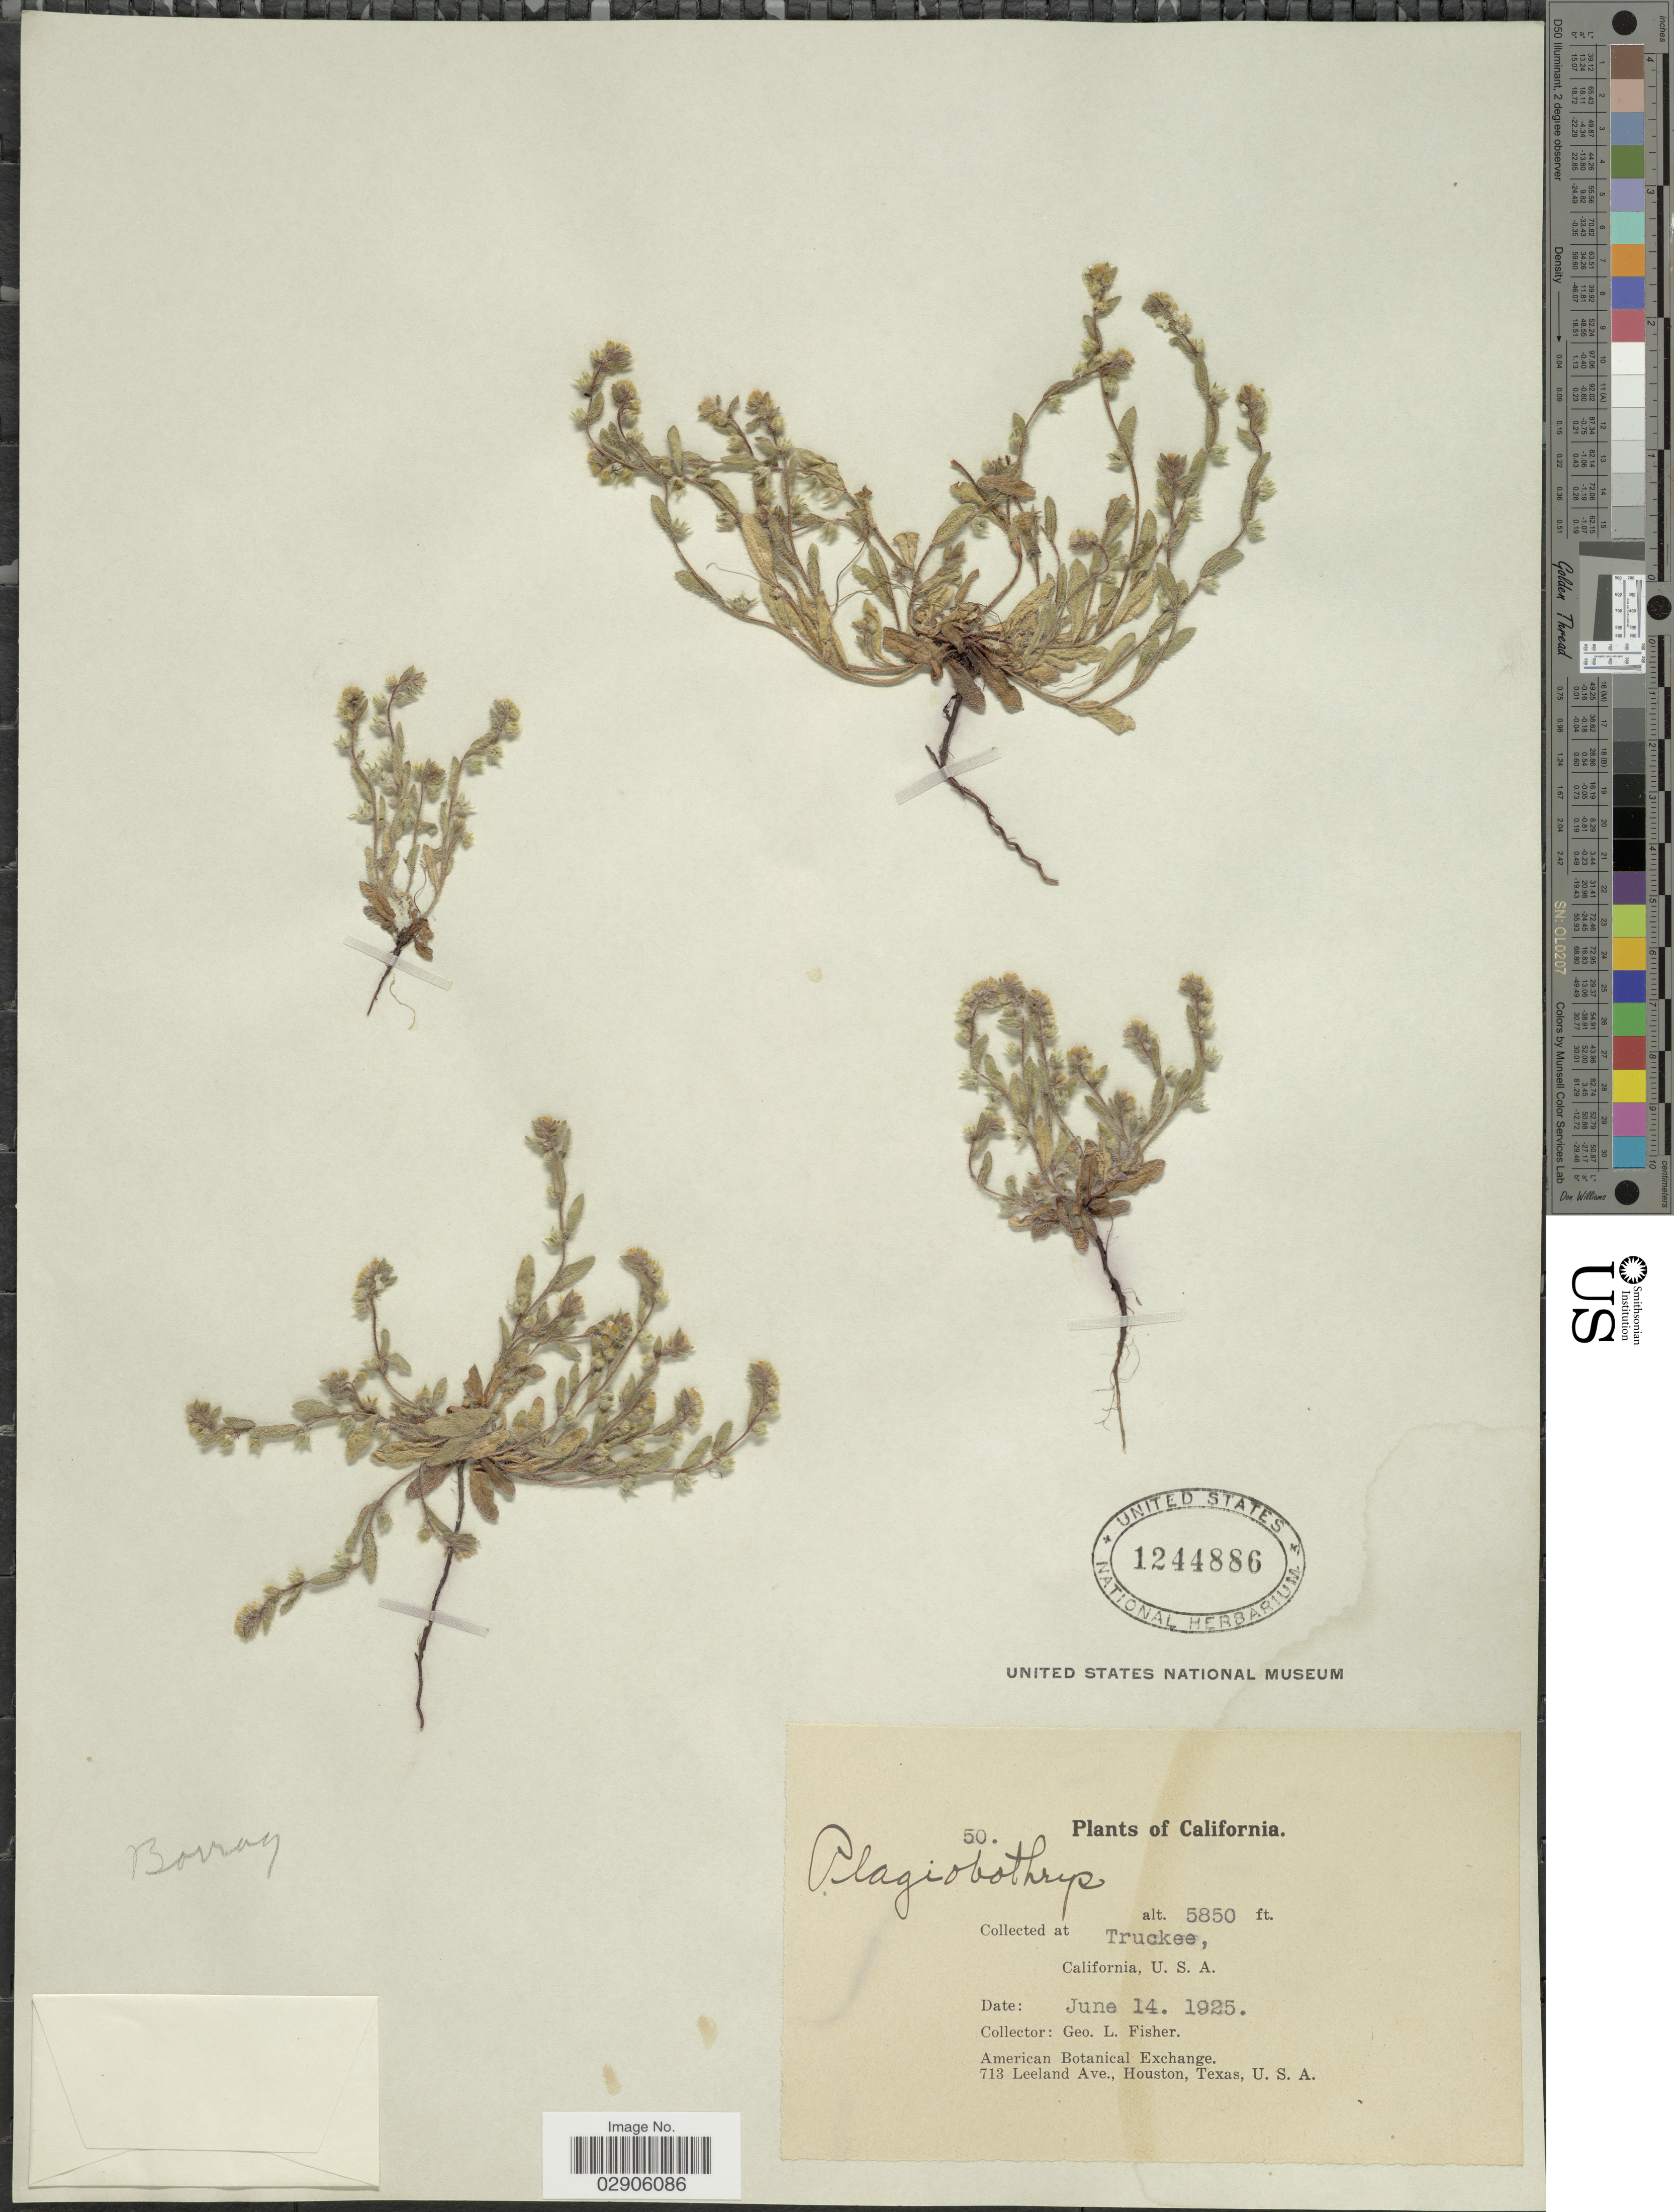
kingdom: Plantae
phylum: Tracheophyta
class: Magnoliopsida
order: Boraginales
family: Boraginaceae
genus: Plagiobothrys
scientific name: Plagiobothrys sp.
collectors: G. L. Fisher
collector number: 50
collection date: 1925-06-14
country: United States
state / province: California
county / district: Nevada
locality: Truckee, California.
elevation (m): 1783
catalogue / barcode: US 1244886